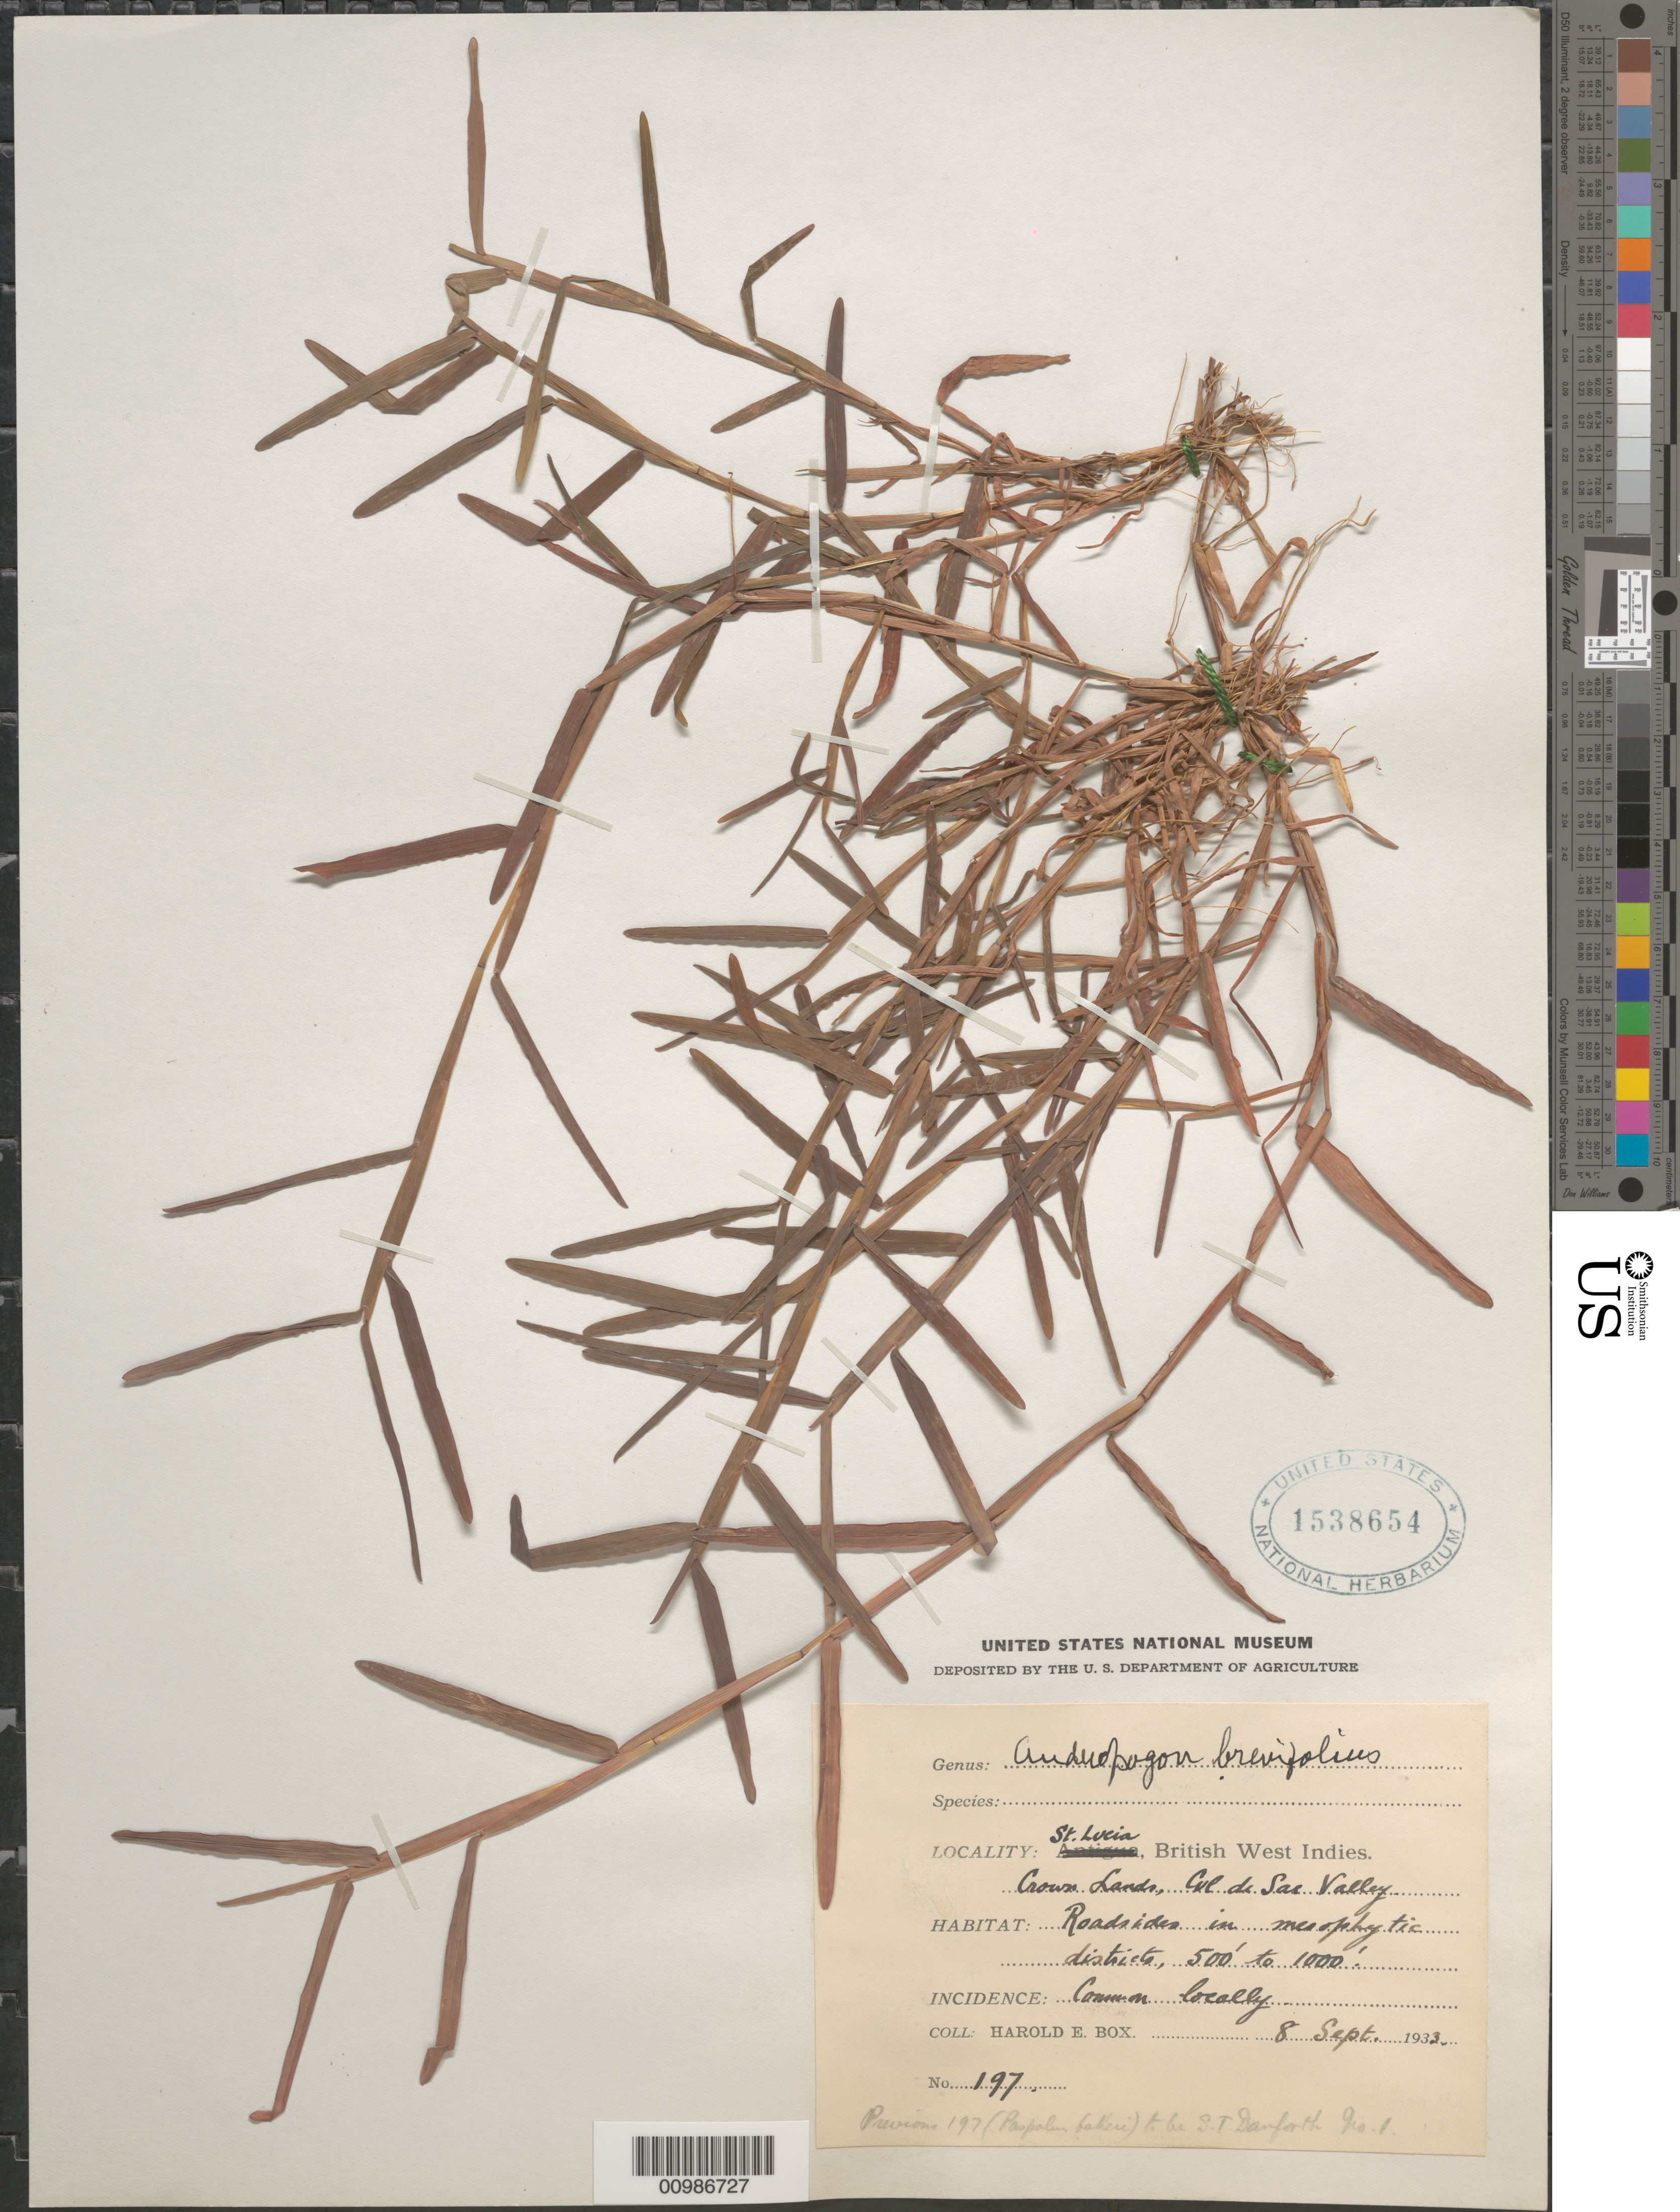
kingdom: Plantae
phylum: Tracheophyta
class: Liliopsida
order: Poales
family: Poaceae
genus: Andropogon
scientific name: Andropogon brevifolius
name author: Sw.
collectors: H. E. Box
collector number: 197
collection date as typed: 08 Sep 1933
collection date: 1933-09-08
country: St. Lucia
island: St. Lucia I.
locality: Crown Lands, Cul de Sac Valley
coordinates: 0 N, 0 E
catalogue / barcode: US 1538654